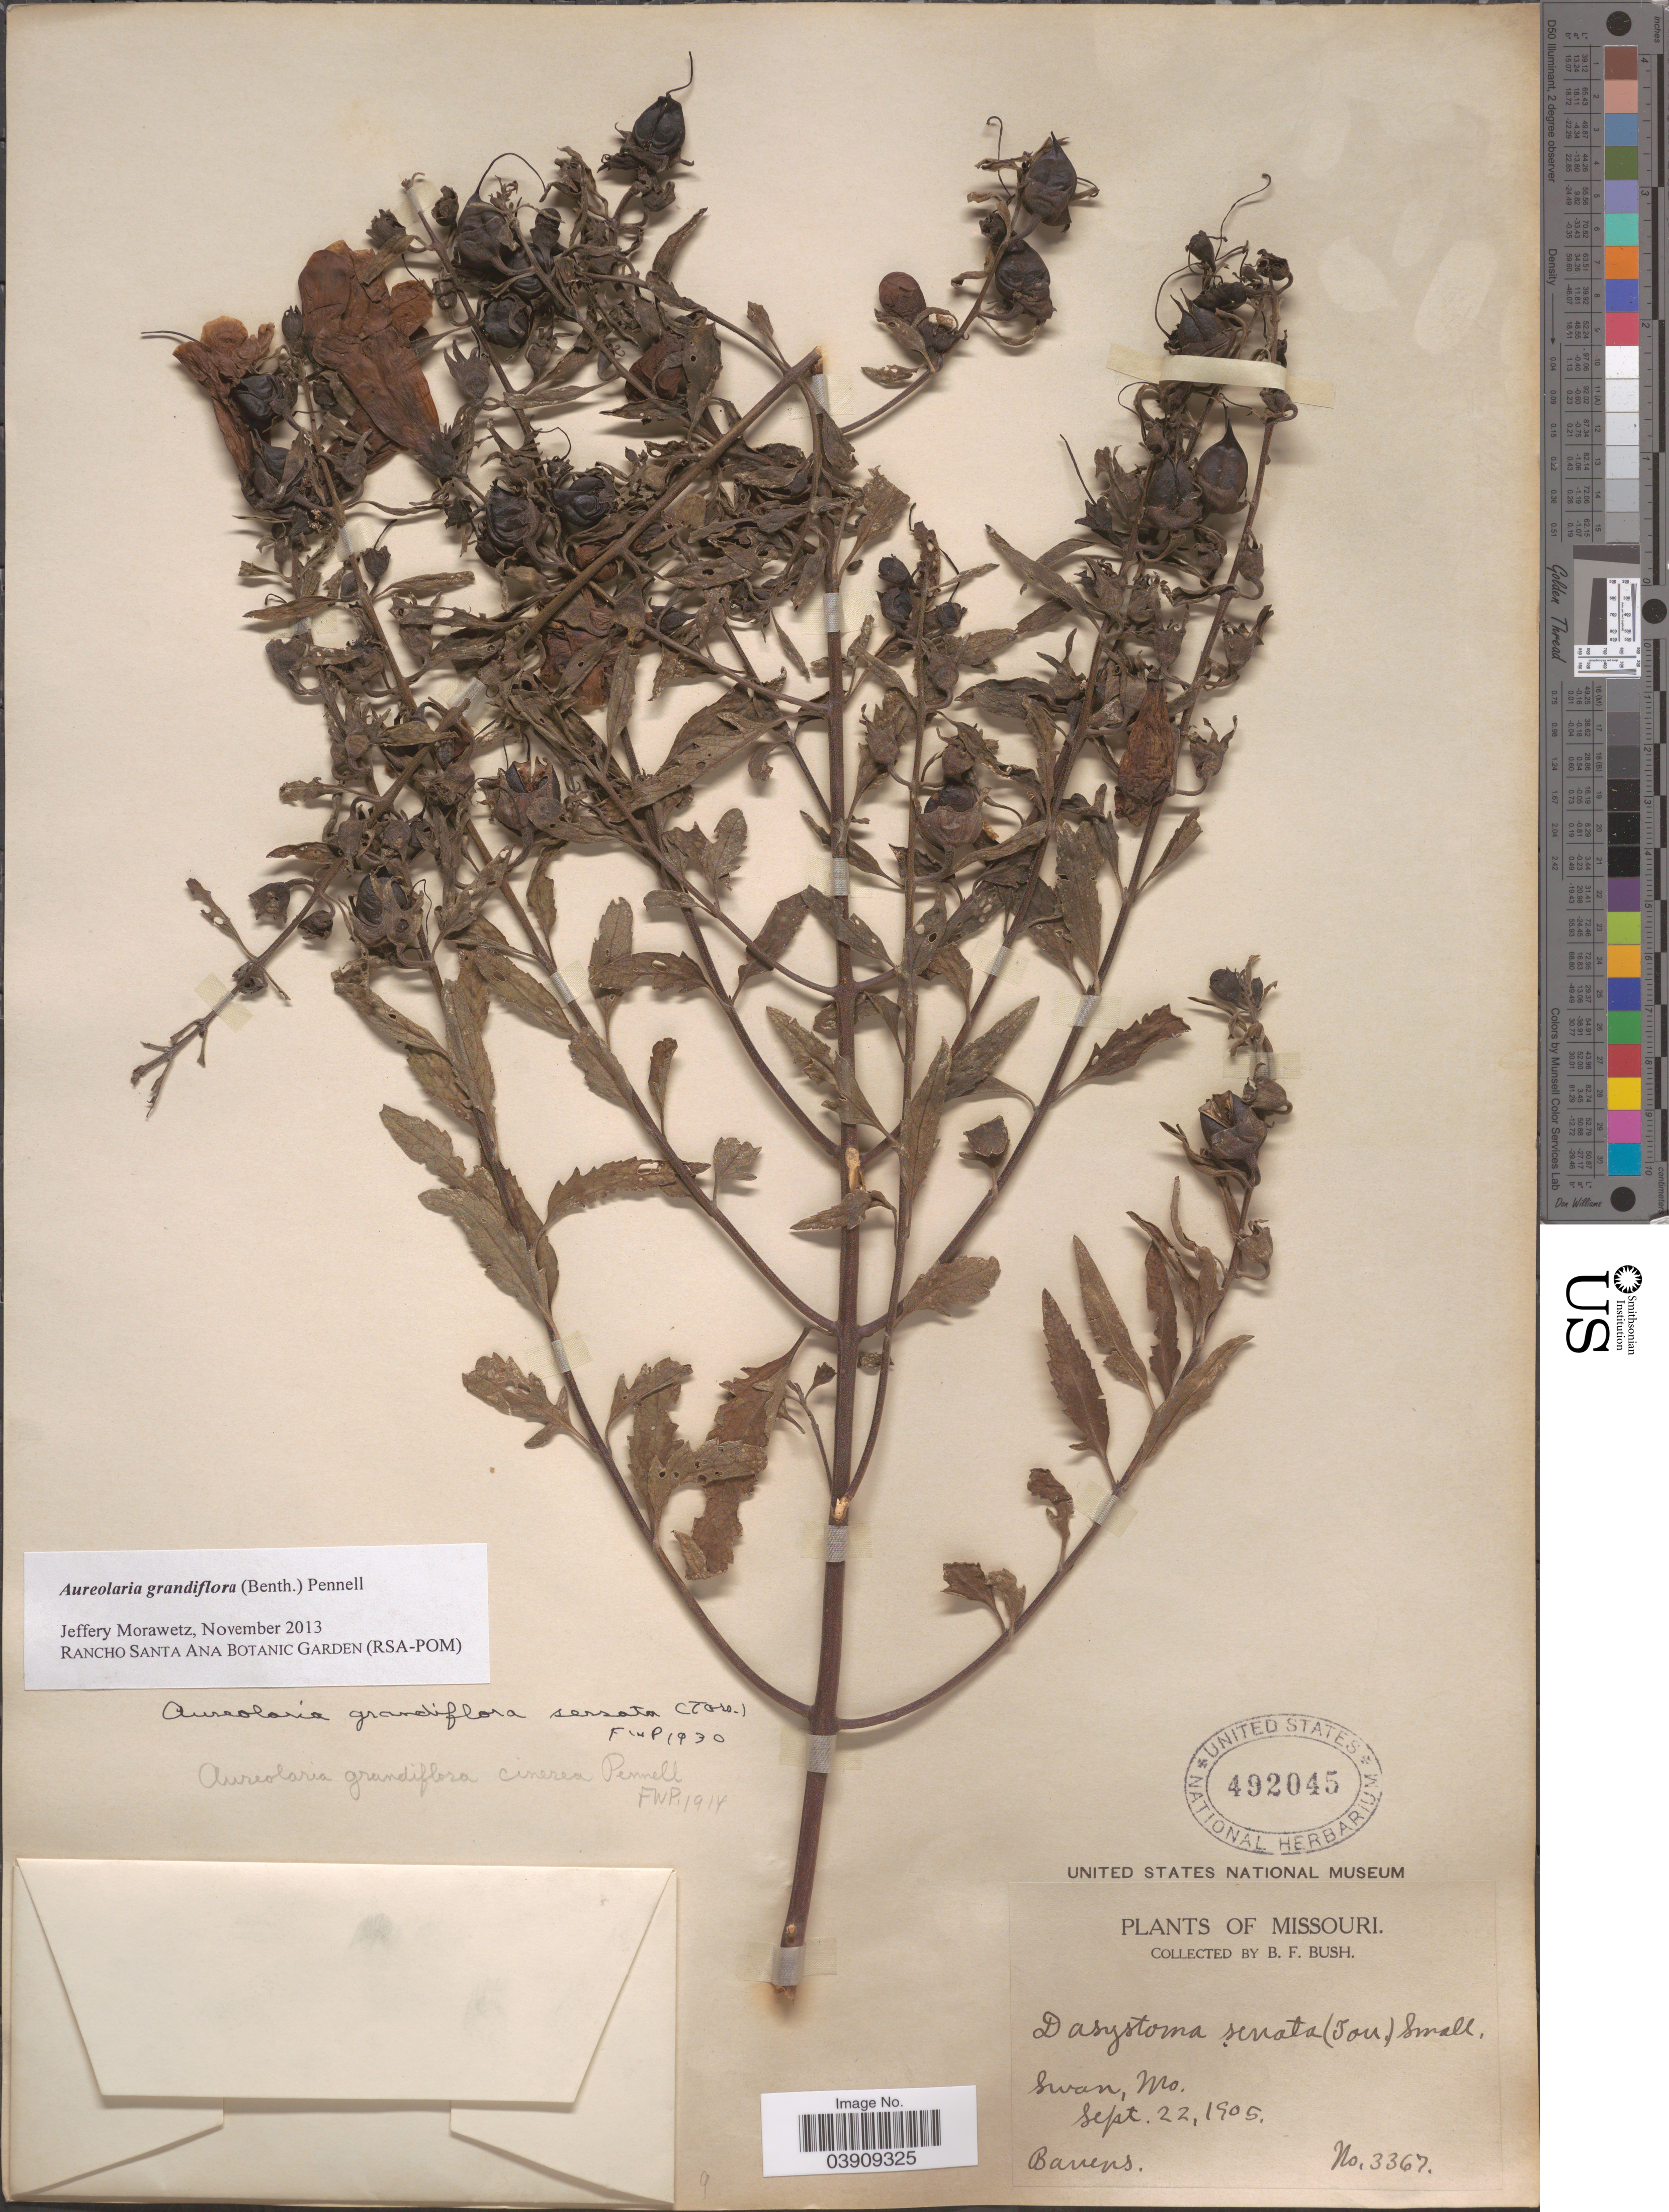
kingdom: Plantae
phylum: Tracheophyta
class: Magnoliopsida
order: Lamiales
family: Orobanchaceae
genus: Aureolaria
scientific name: Aureolaria grandiflora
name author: (Benth.) Pennell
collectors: B. F. Bush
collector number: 3367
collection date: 1905-09-22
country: United States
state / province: Missouri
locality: Swan.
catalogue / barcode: US 492045